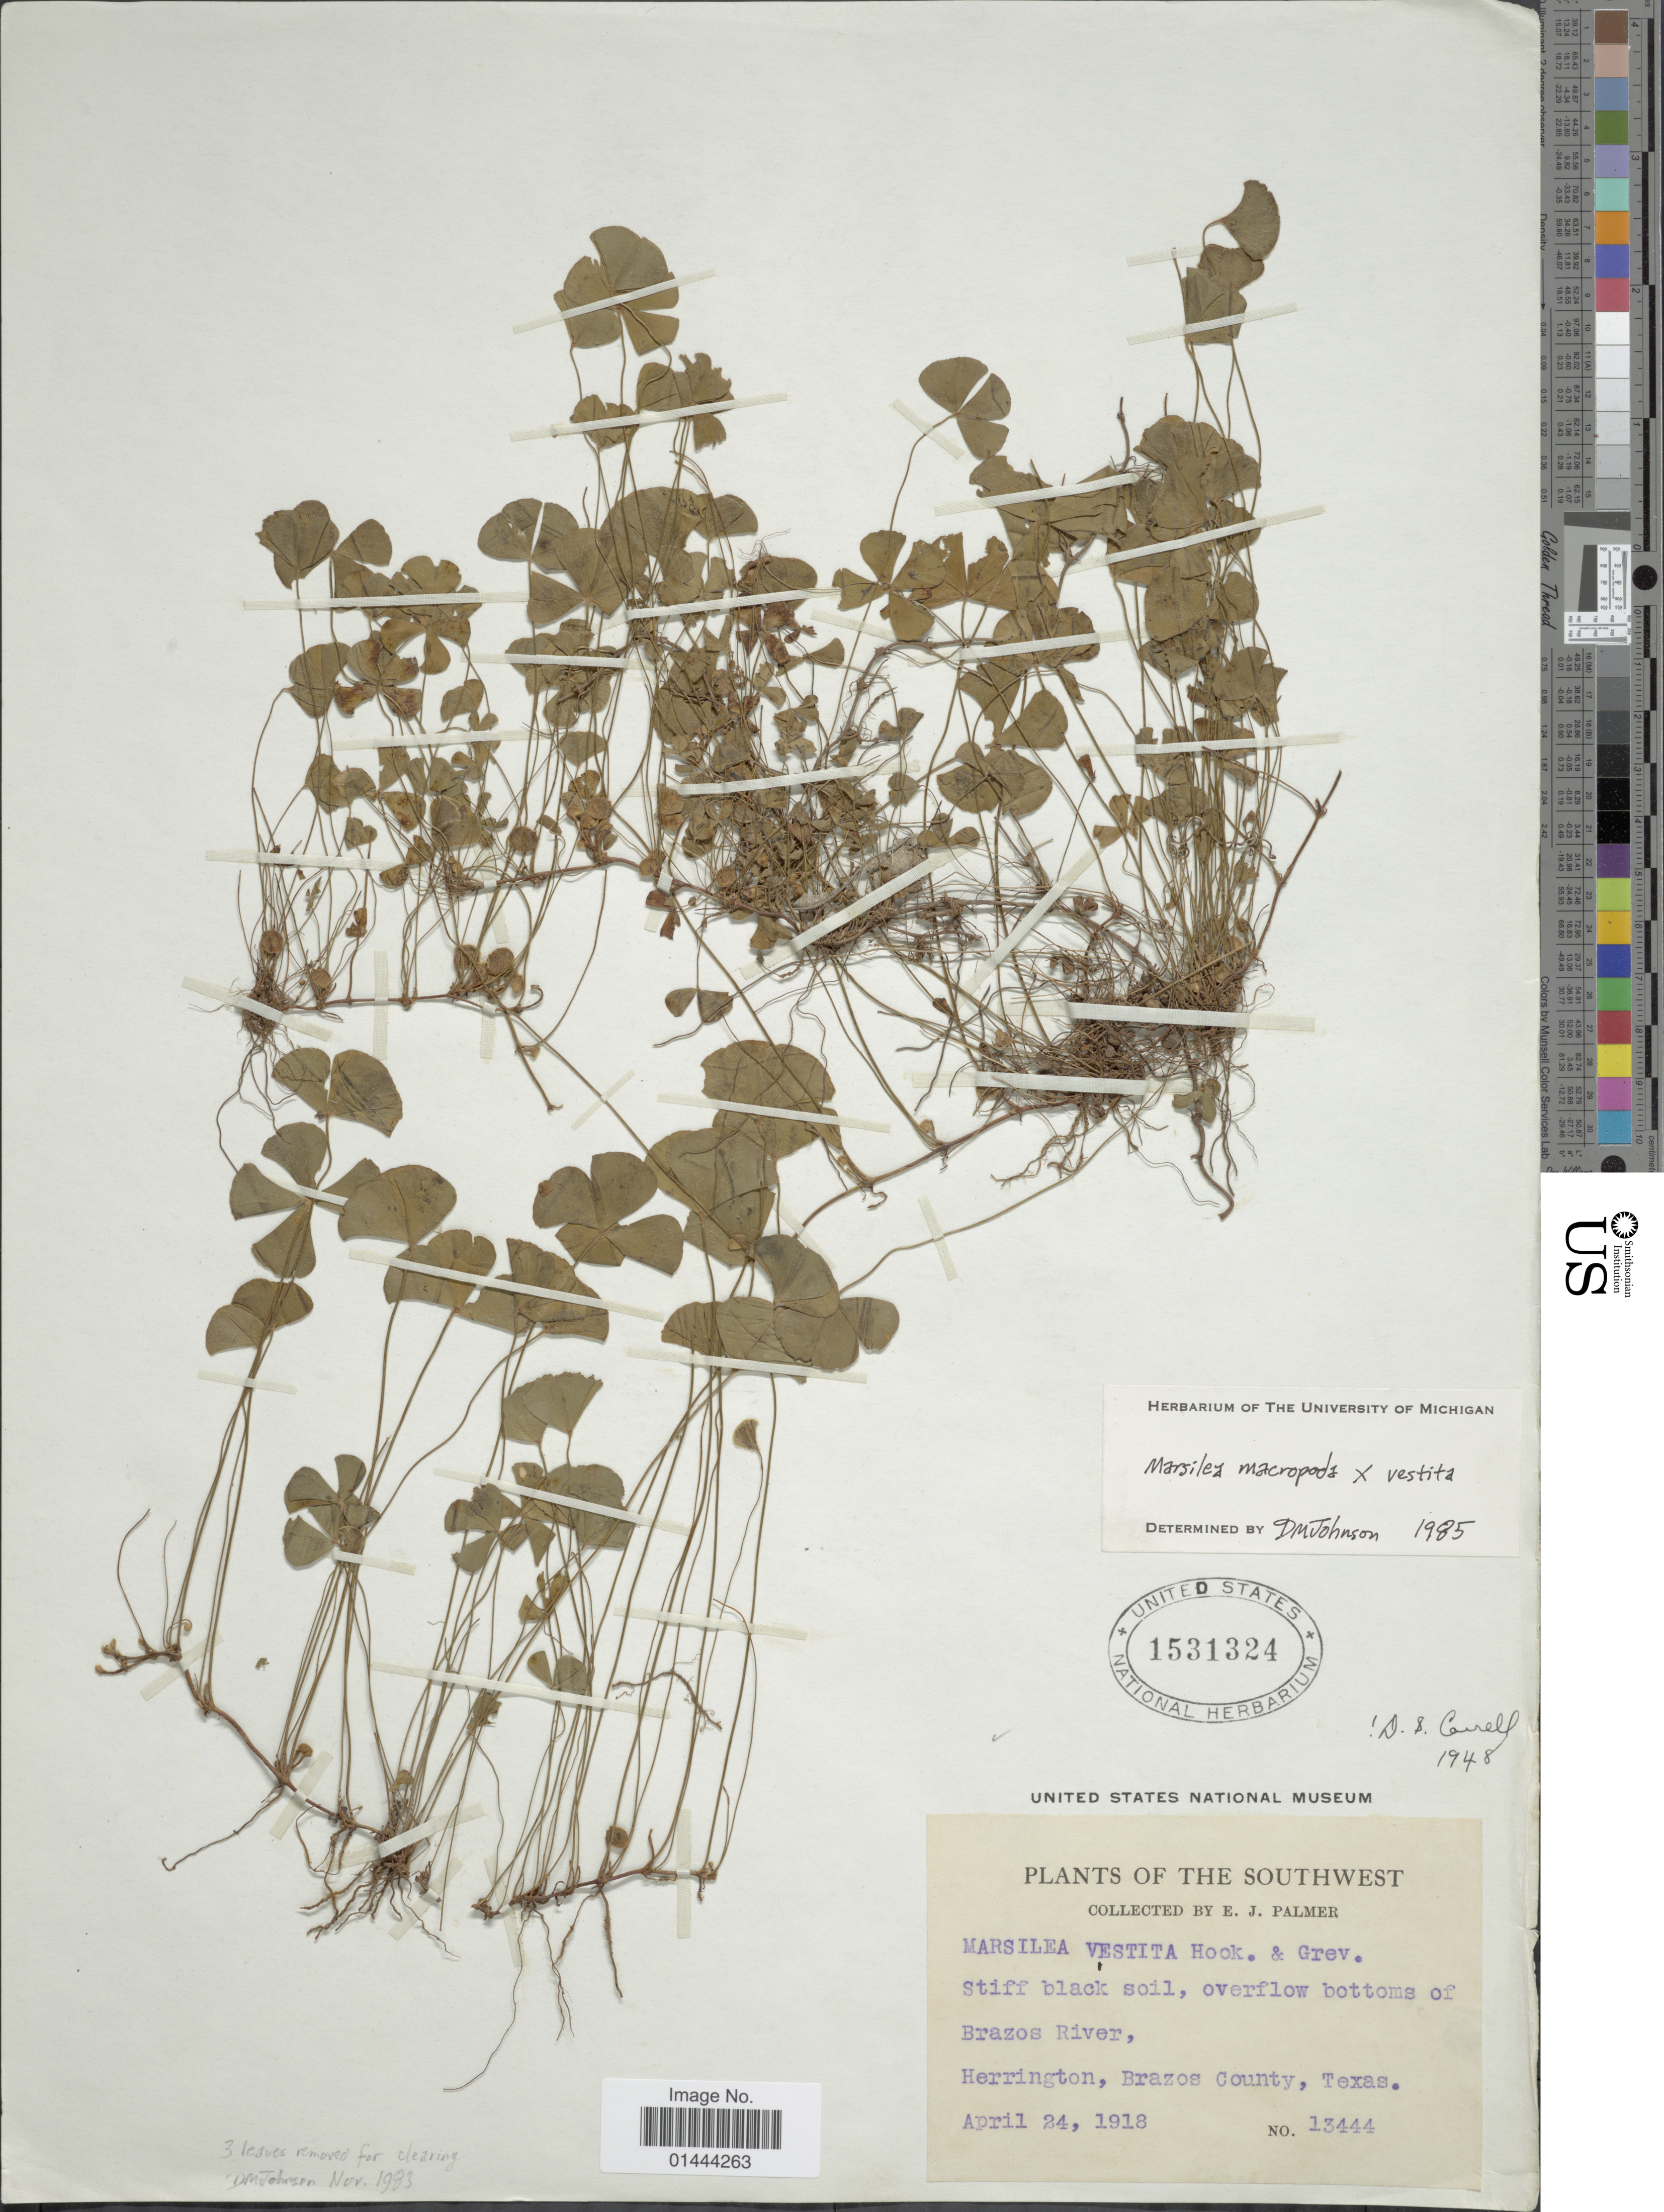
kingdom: Plantae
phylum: Tracheophyta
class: Polypodiopsida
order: Salviniales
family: Marsileaceae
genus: Marsilea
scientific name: Marsilea macropoda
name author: Engelm. ex A. Braun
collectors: E. J. Palmer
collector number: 13444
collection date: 1918-04-24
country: United States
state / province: Texas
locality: Southwest, stiff black soil, overflow bottoms of Brazos River, Herrington, Brazos County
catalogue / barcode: US 1531324